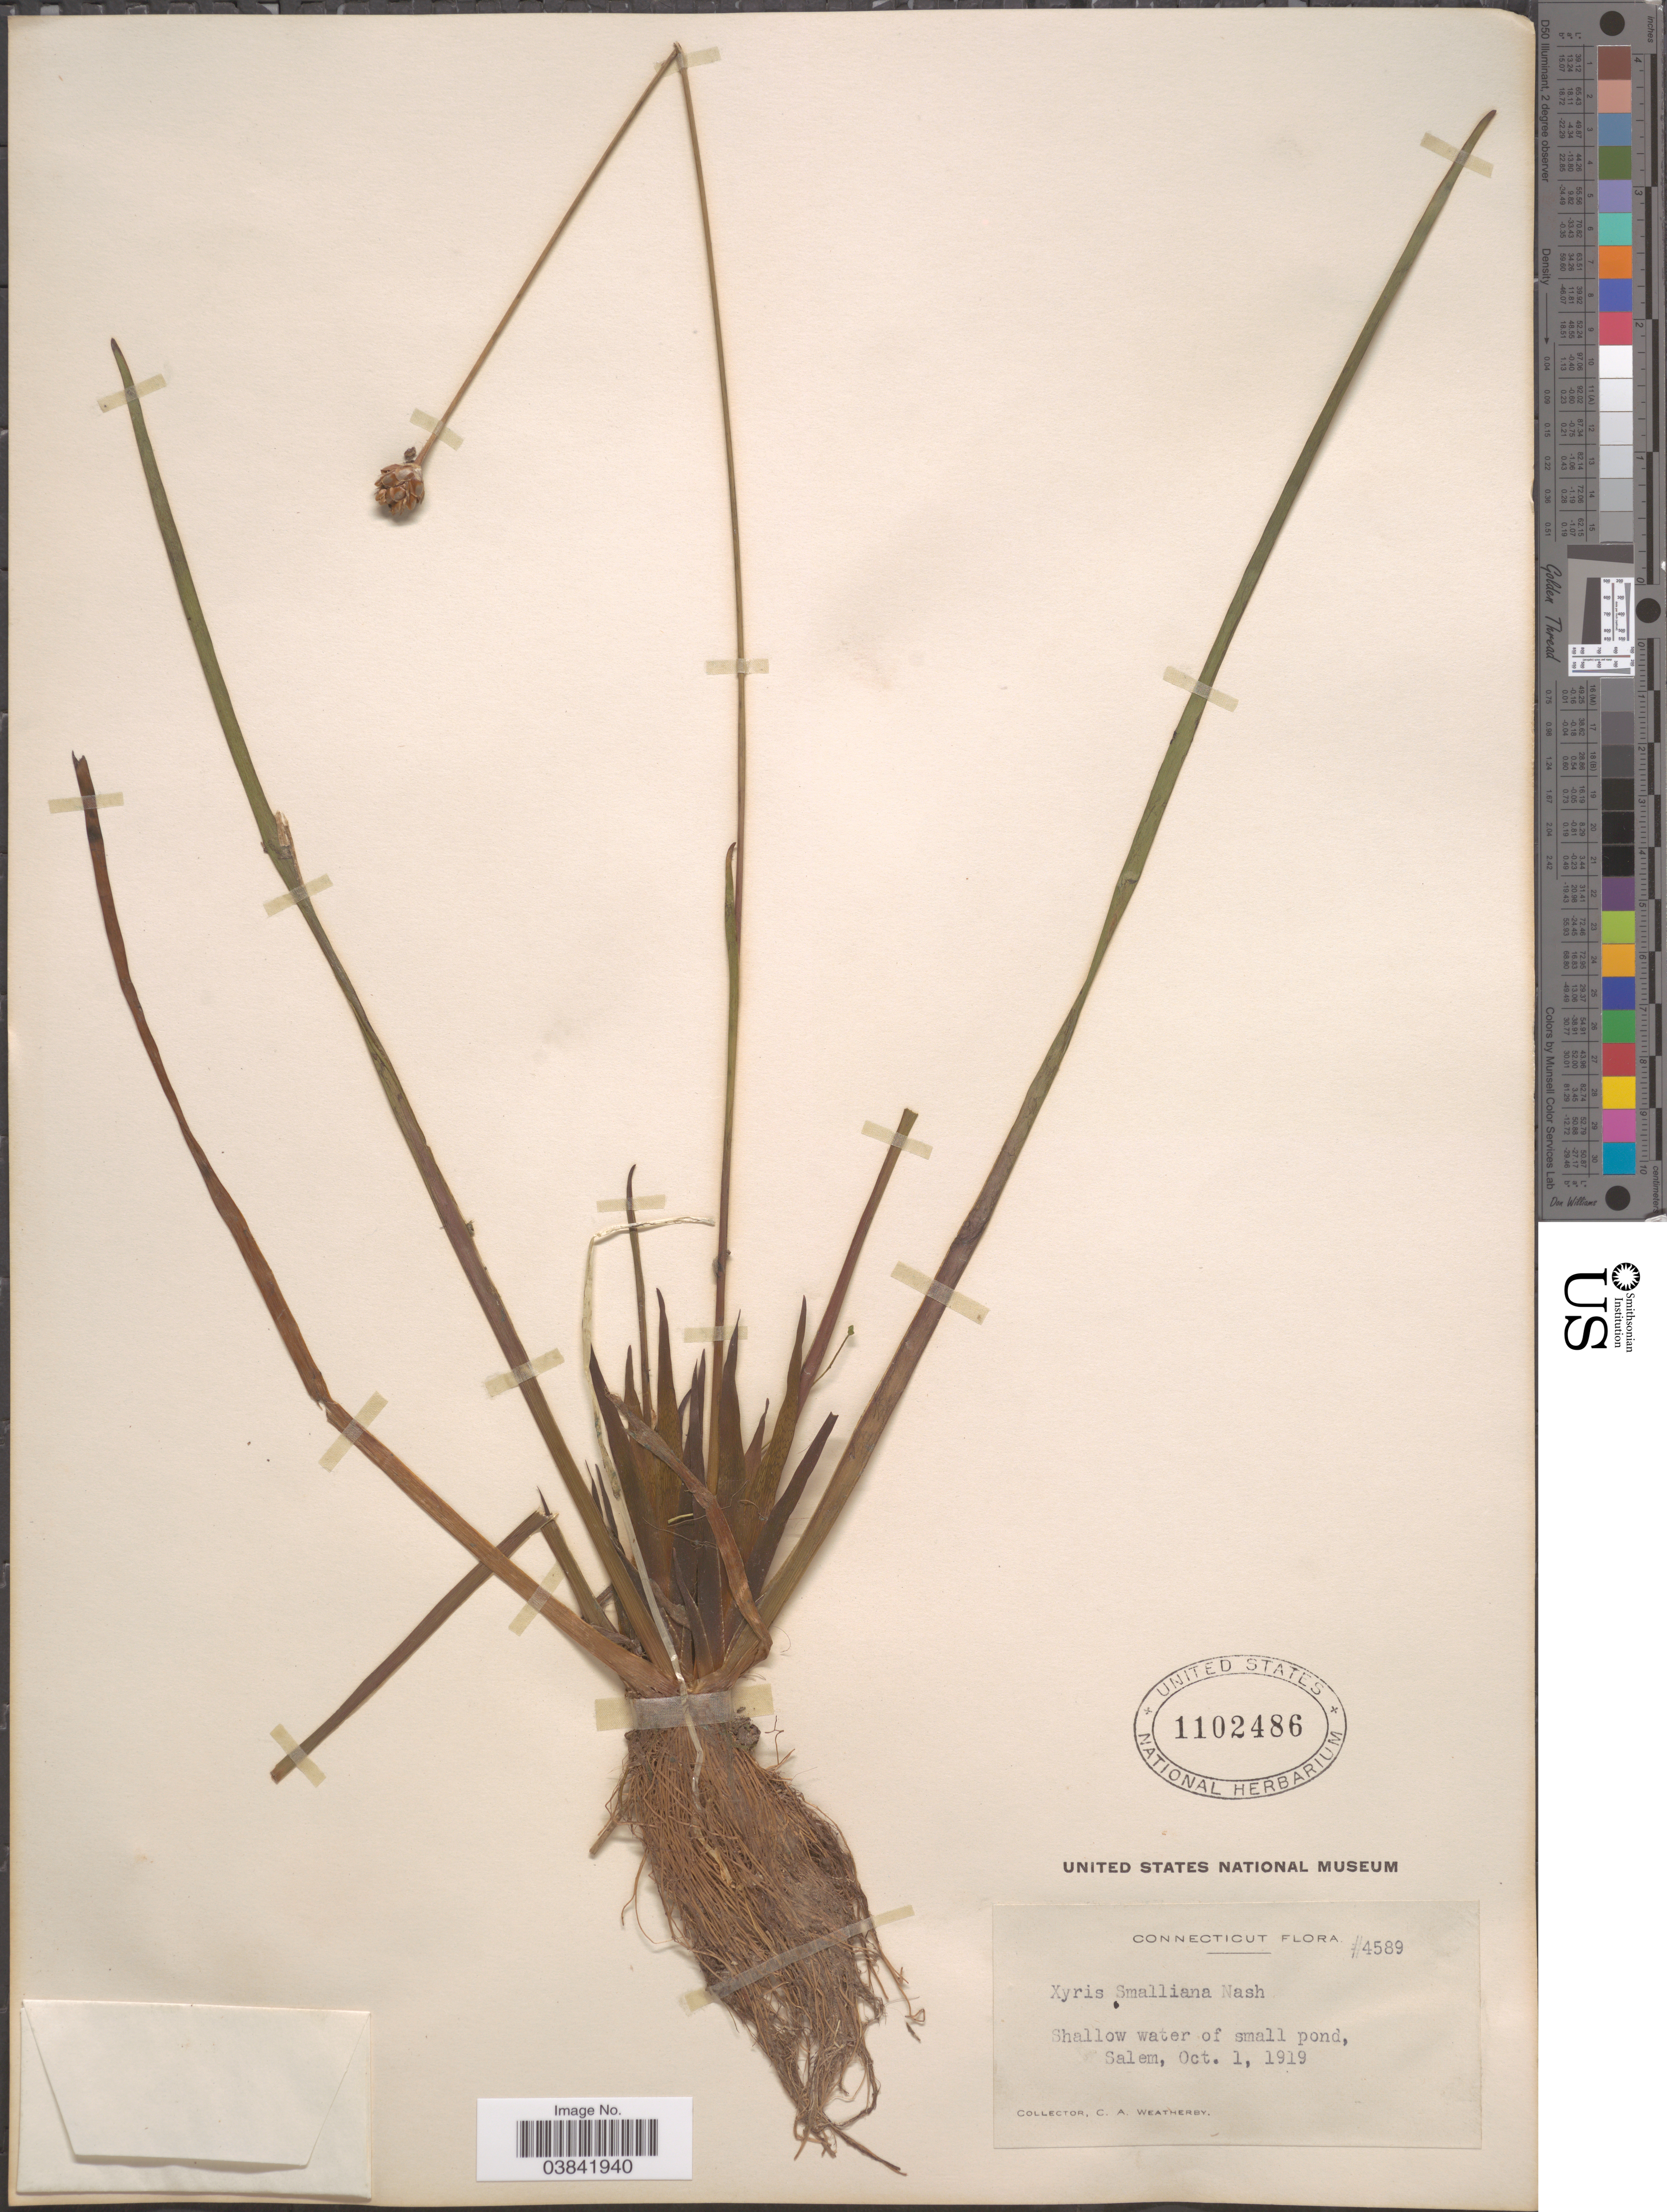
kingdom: Plantae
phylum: Tracheophyta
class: Liliopsida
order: Poales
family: Xyridaceae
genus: Xyris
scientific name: Xyris smalliana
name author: Nash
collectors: C. A. Weatherby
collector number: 4589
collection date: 1919-10-01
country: United States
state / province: Connecticut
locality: Shallow water of small pond, Salem.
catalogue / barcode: US 1102486